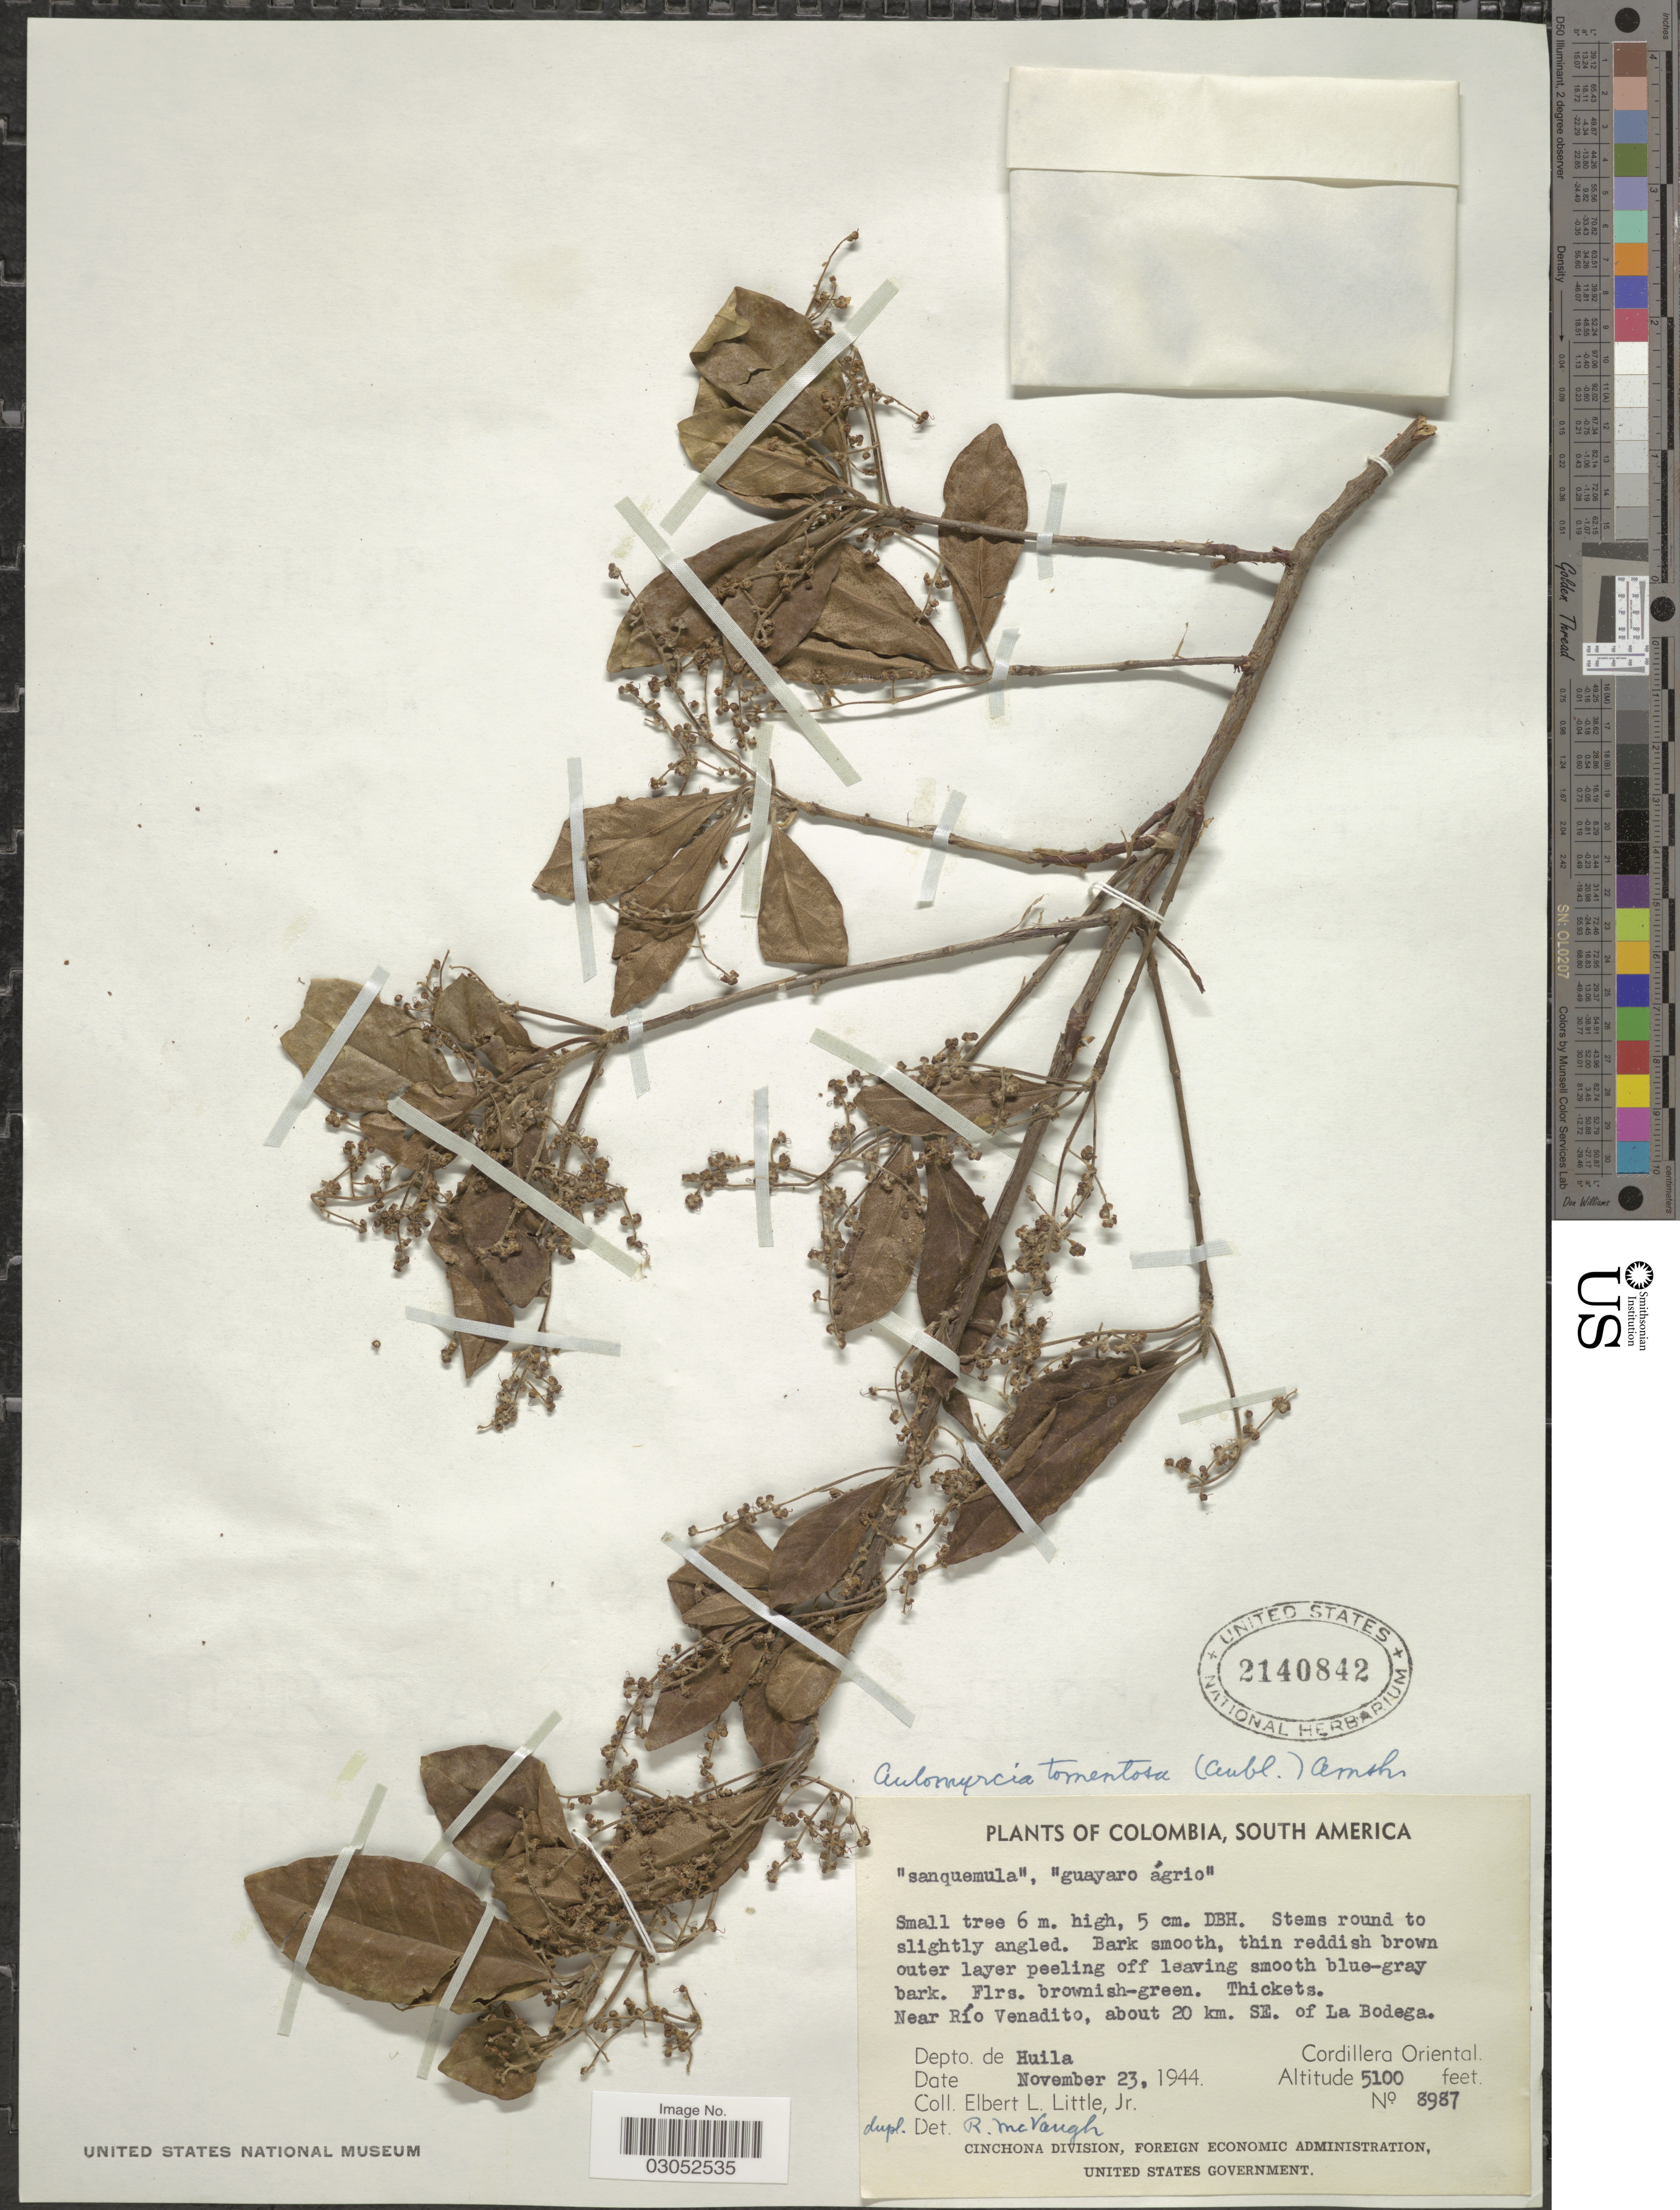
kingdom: Plantae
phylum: Tracheophyta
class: Magnoliopsida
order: Myrtales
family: Myrtaceae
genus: Myrcia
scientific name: Myrcia tomentosa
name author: (Aubl.) DC.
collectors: E. L. Little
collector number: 8987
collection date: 1944-11-23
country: Colombia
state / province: Huila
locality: Near Río Venadito, about 20 km. SE. of La Bodega. Depto. de Huila. Cordillera Oriental.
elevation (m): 1554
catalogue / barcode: US 2140842